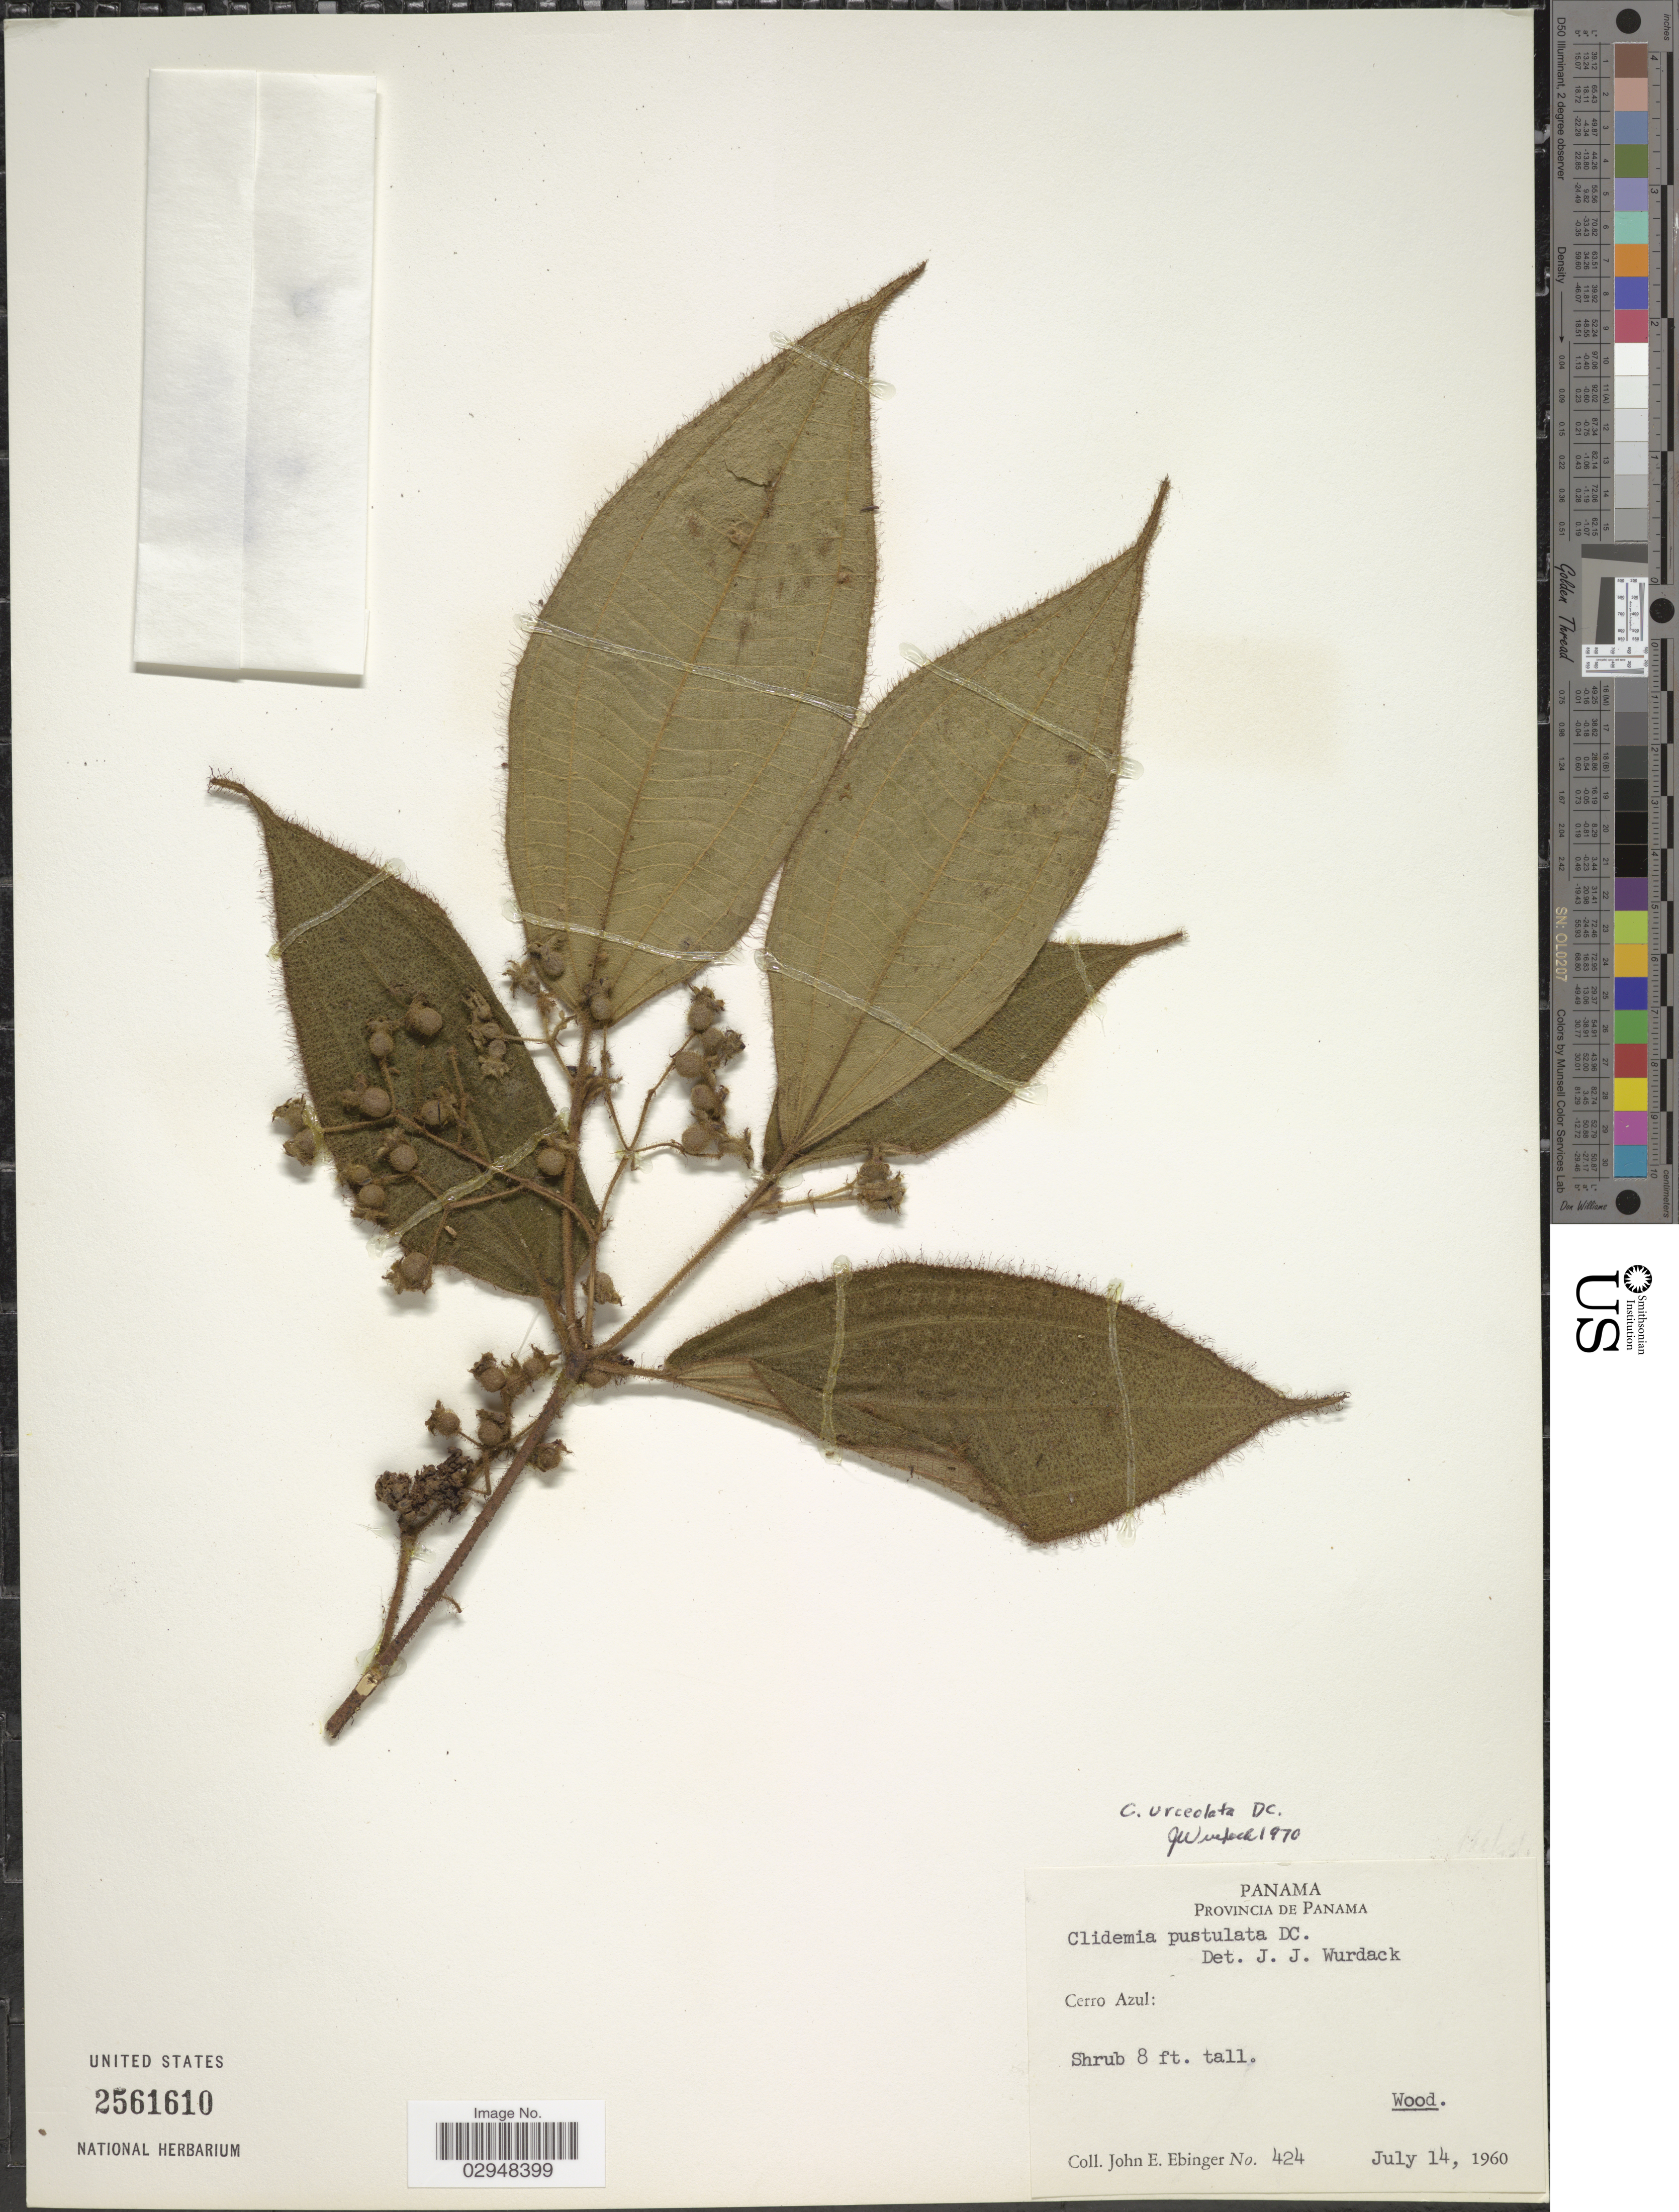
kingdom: Plantae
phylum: Tracheophyta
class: Magnoliopsida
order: Myrtales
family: Melastomataceae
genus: Clidemia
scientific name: Clidemia urceolata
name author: DC.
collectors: J. Ebinger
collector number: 424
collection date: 1960-07-14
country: Panama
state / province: Panamá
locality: Cerro Azul.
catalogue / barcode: US 2561610